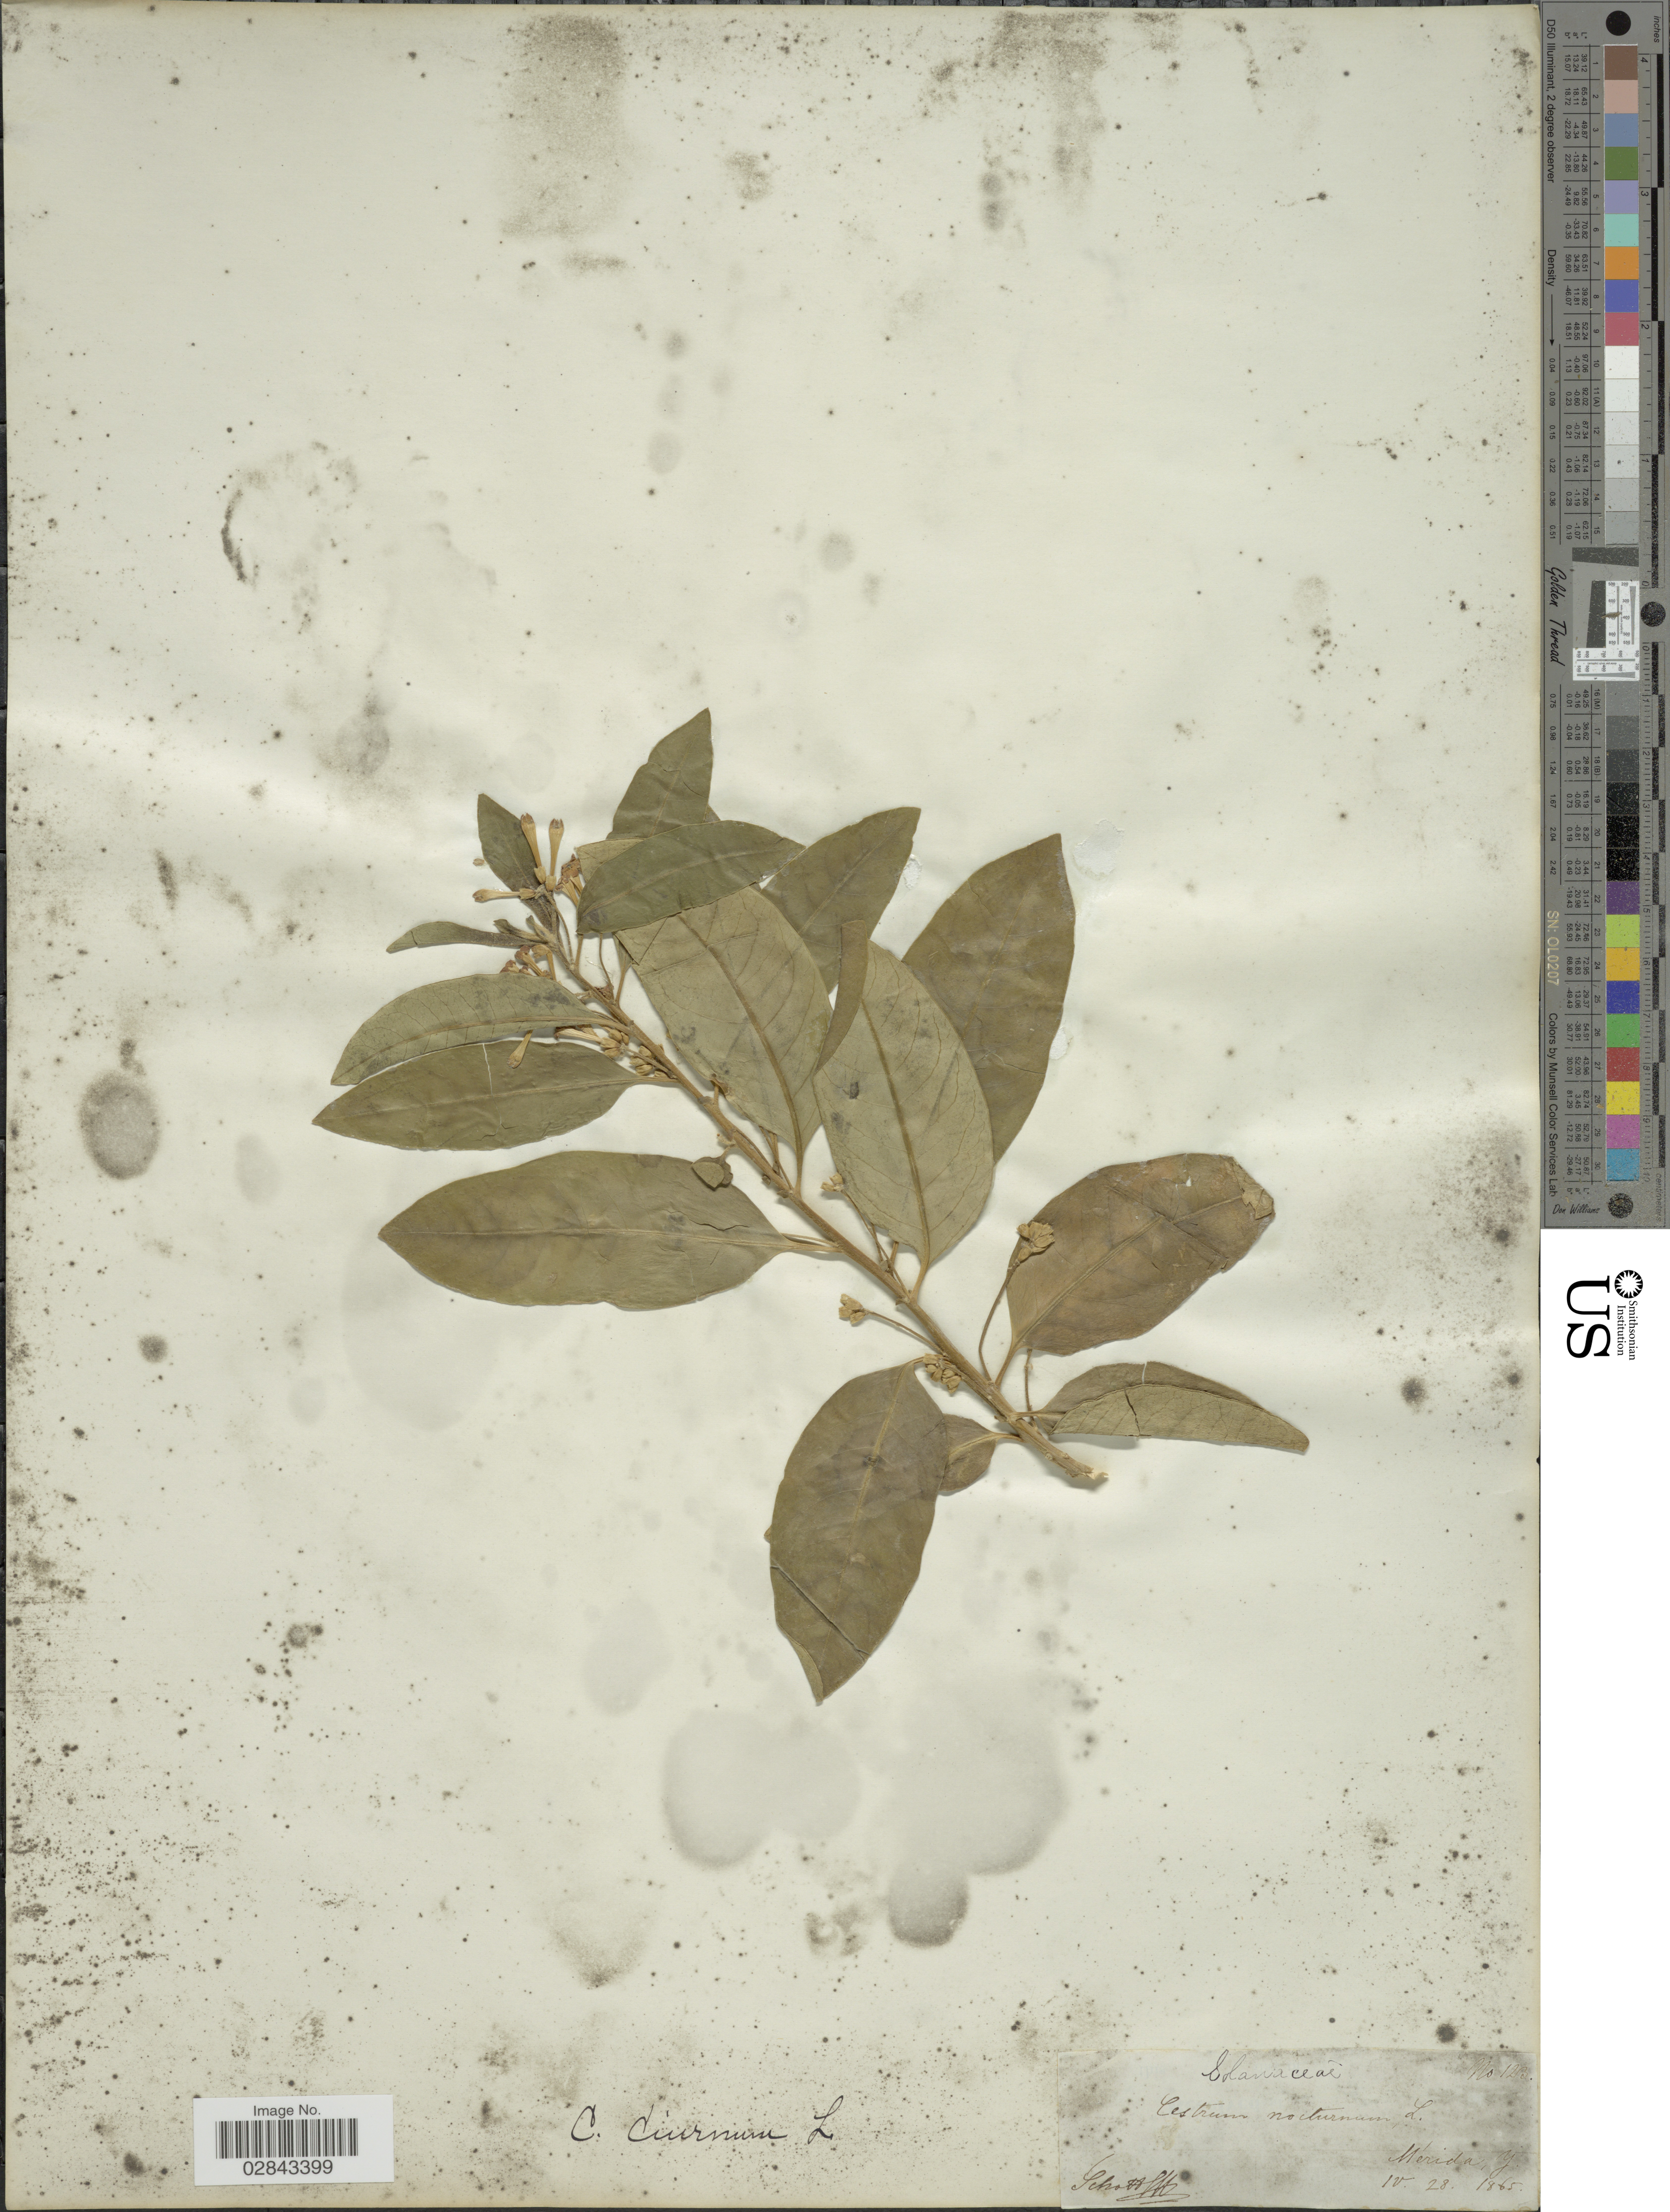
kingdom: Plantae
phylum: Tracheophyta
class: Magnoliopsida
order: Solanales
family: Solanaceae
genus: Cestrum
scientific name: Cestrum diurnum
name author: L.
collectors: Schott, --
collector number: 123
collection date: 1865-04-28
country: Mexico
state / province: Yucatán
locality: Mérida.